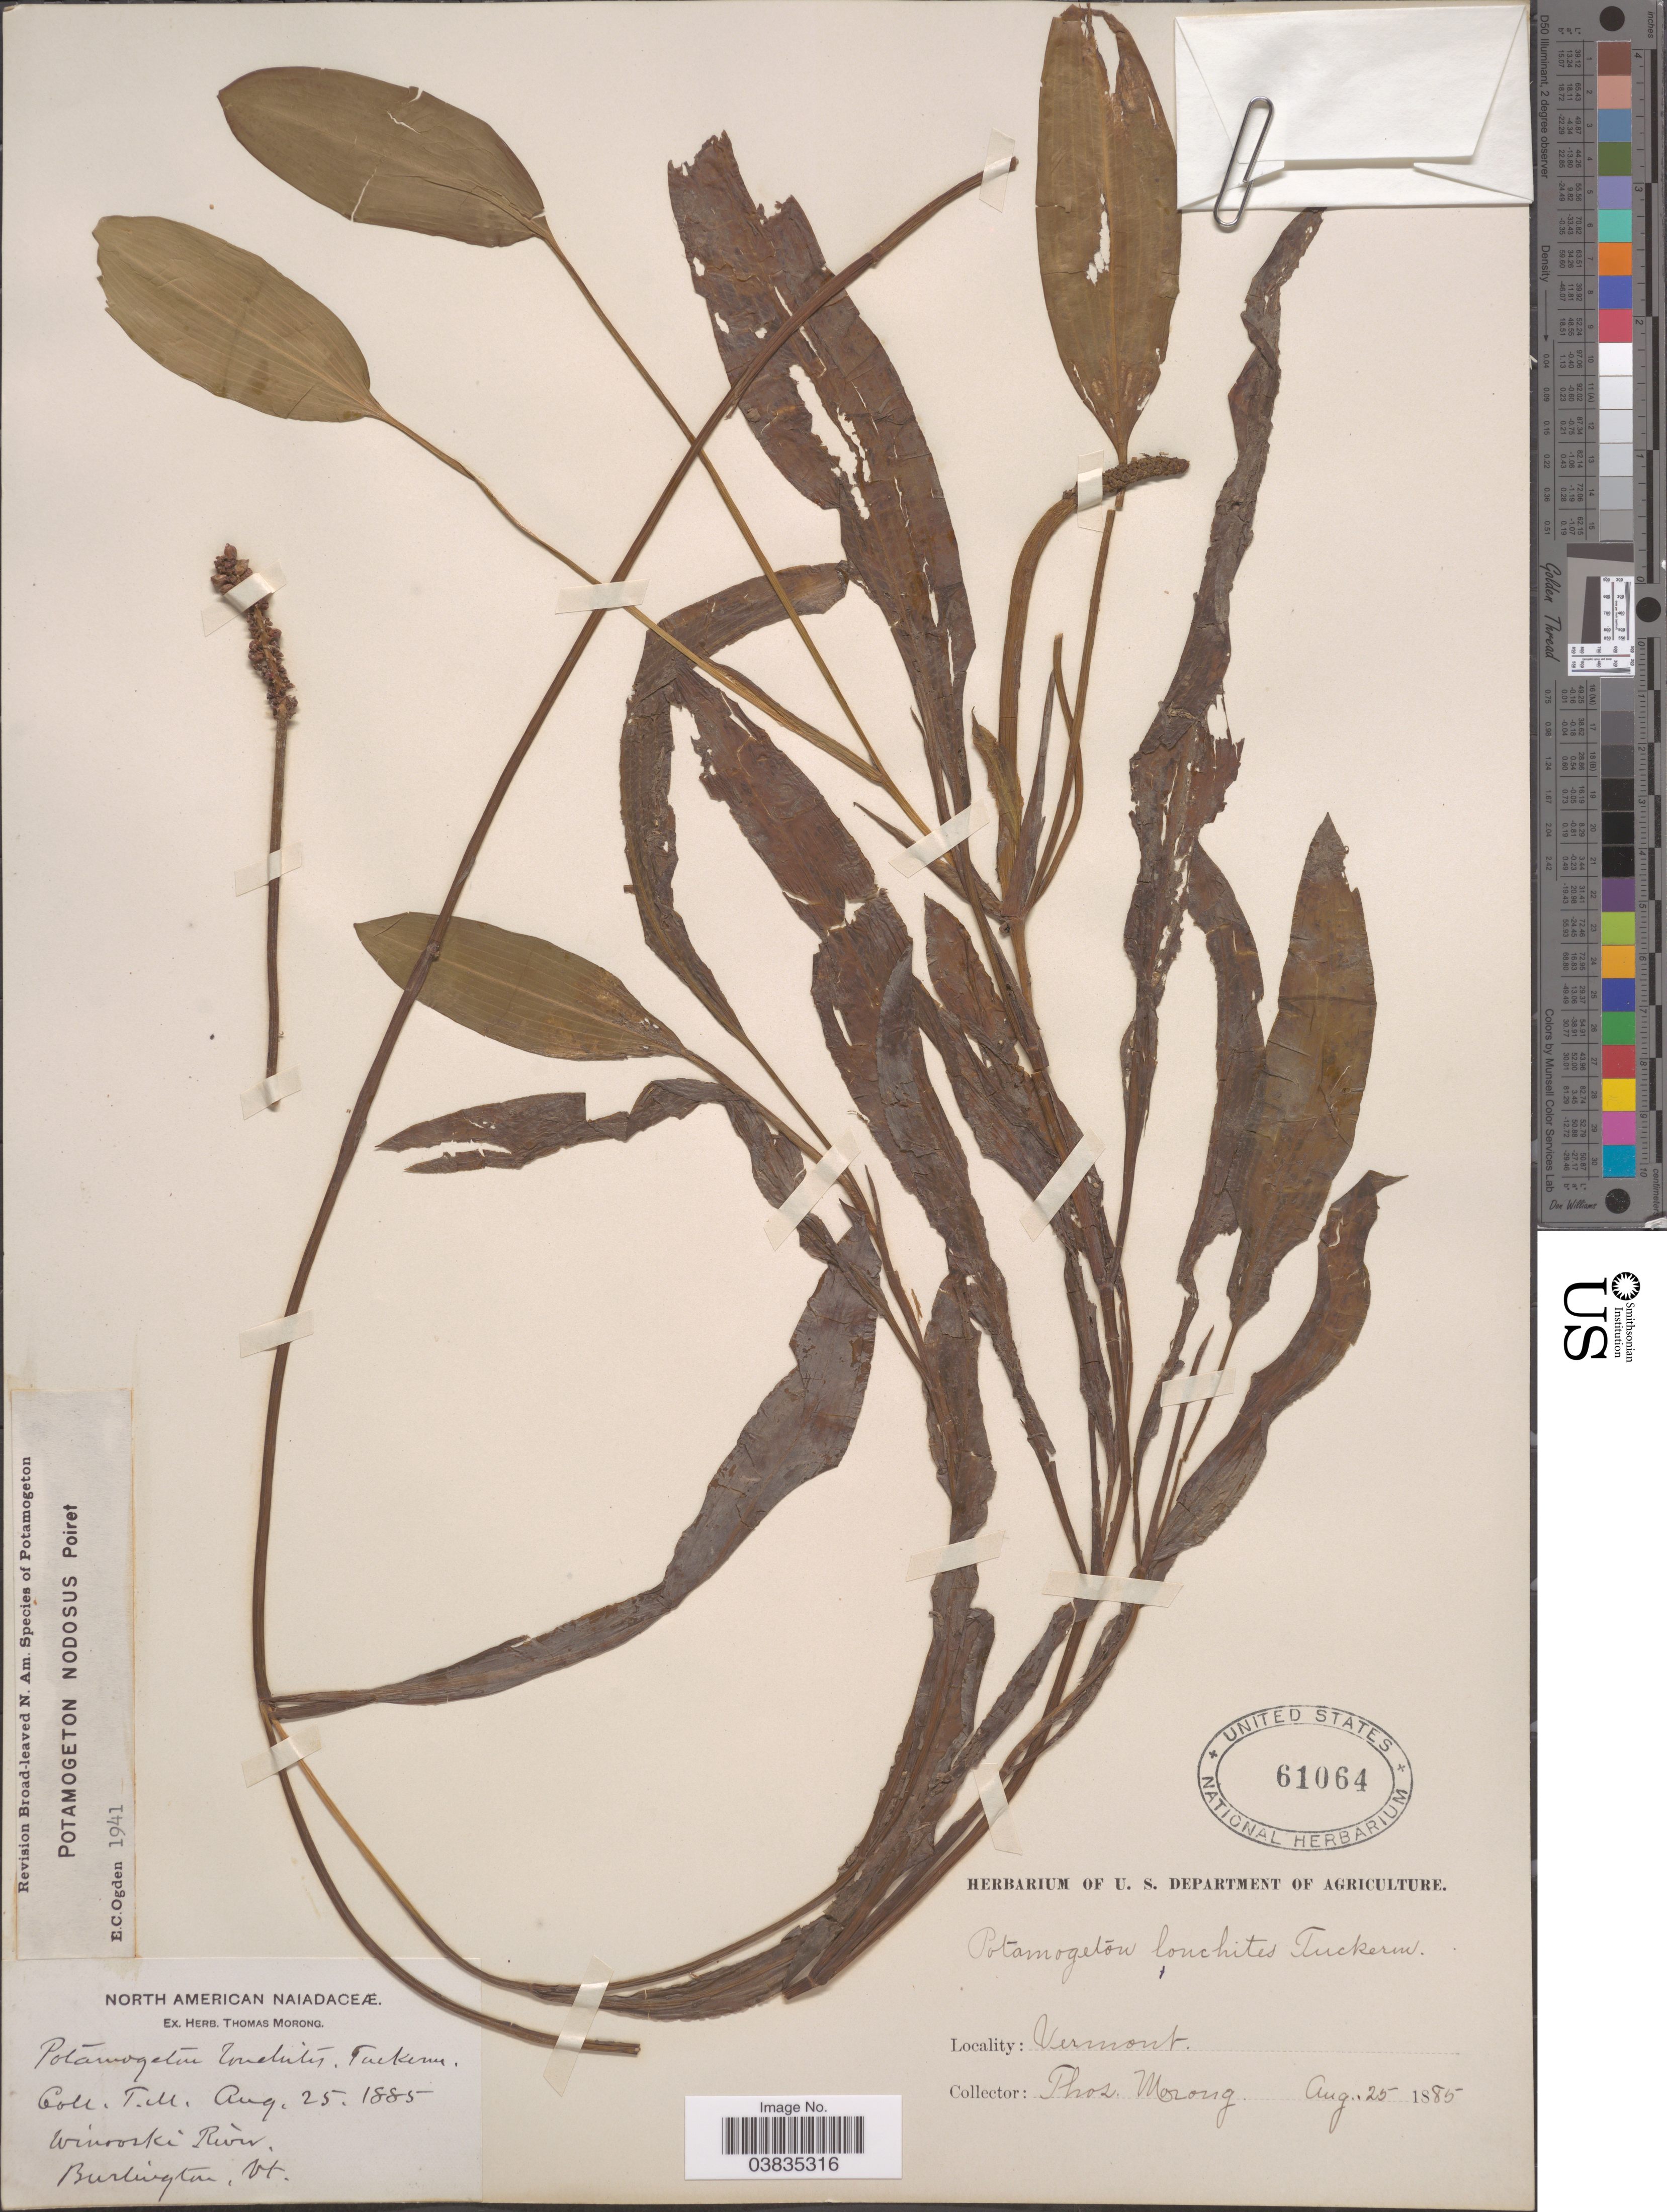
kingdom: Plantae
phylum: Tracheophyta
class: Liliopsida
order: Alismatales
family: Potamogetonaceae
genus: Potamogeton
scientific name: Potamogeton nodosus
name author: Poir.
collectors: ex herb. T. Morong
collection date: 1885-08-25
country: United States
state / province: Vermont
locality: Winooski River. Burlington.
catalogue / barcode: US 61064